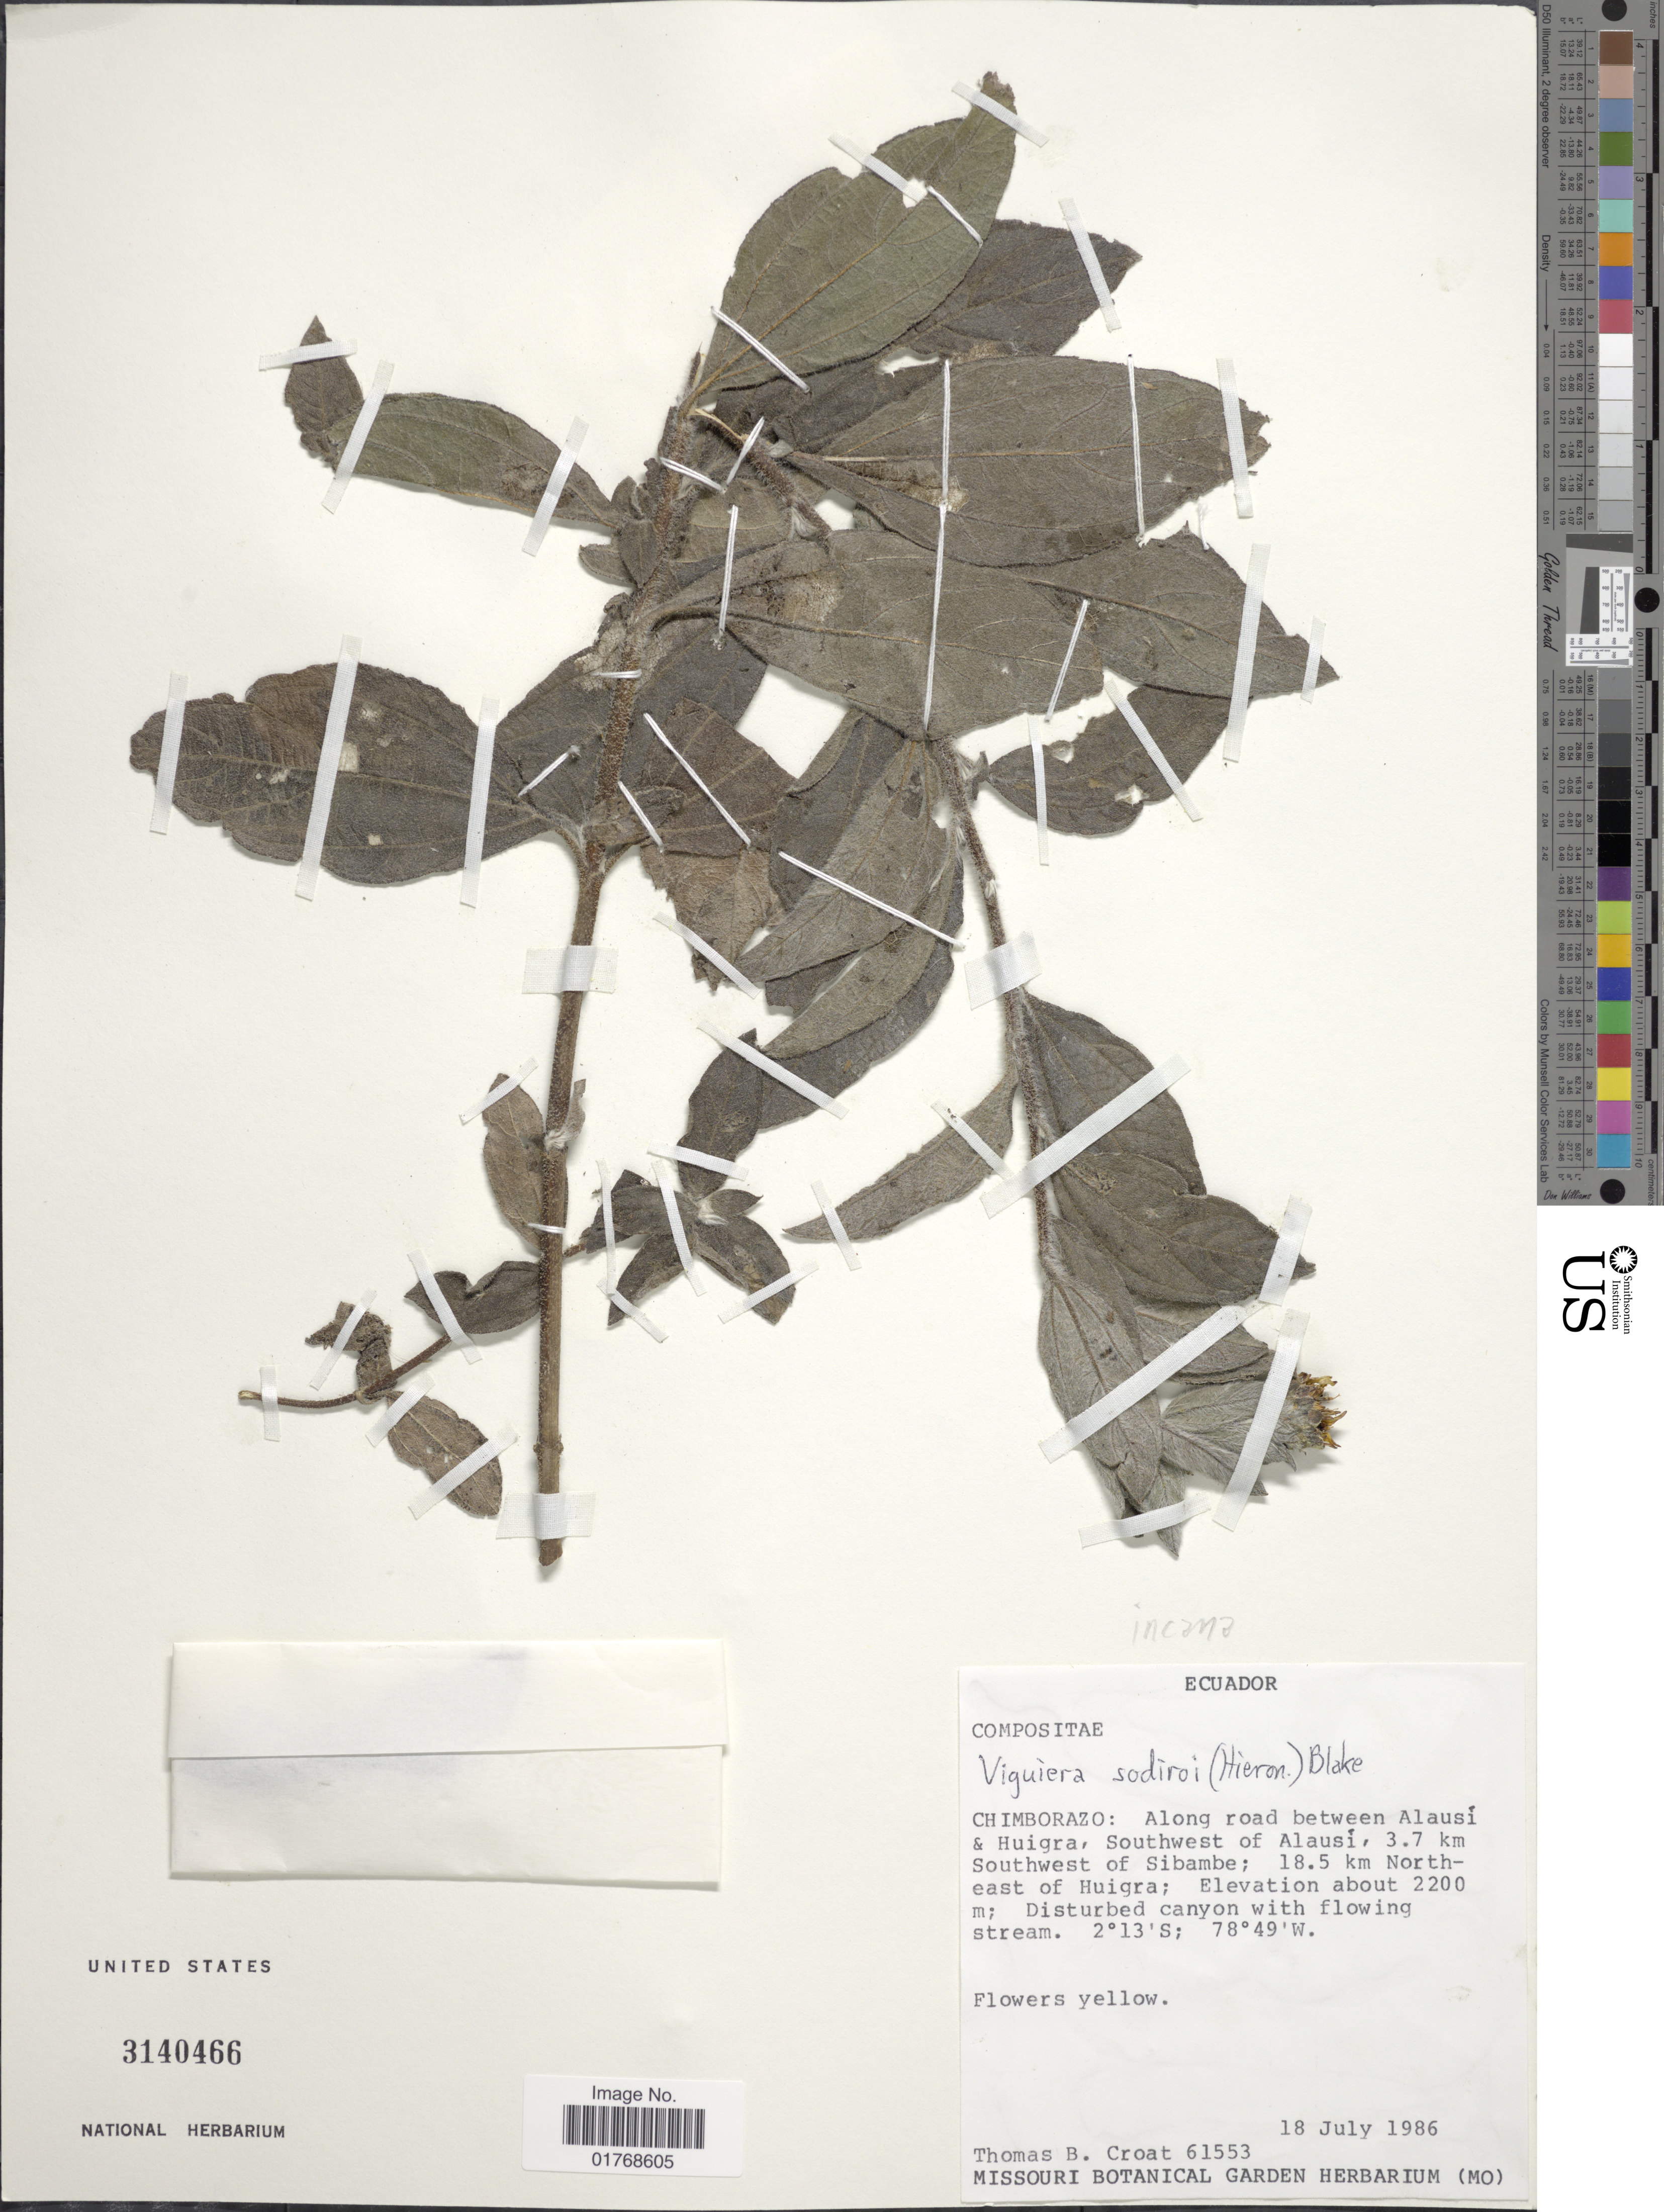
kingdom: Plantae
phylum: Tracheophyta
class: Magnoliopsida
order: Asterales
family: Asteraceae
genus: Viguiera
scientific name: Viguiera incana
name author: (Pers.) S.F. Blake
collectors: T. B. Croat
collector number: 61553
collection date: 1986-07-18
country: Ecuador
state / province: Chimborazo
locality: Chimborazo: Along road between Alausí & Huigra, Southwest of Alausí, 3.7 km Southwest of Sibambe; 18.5 km North-east of Huigra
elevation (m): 2200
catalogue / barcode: US 3140466